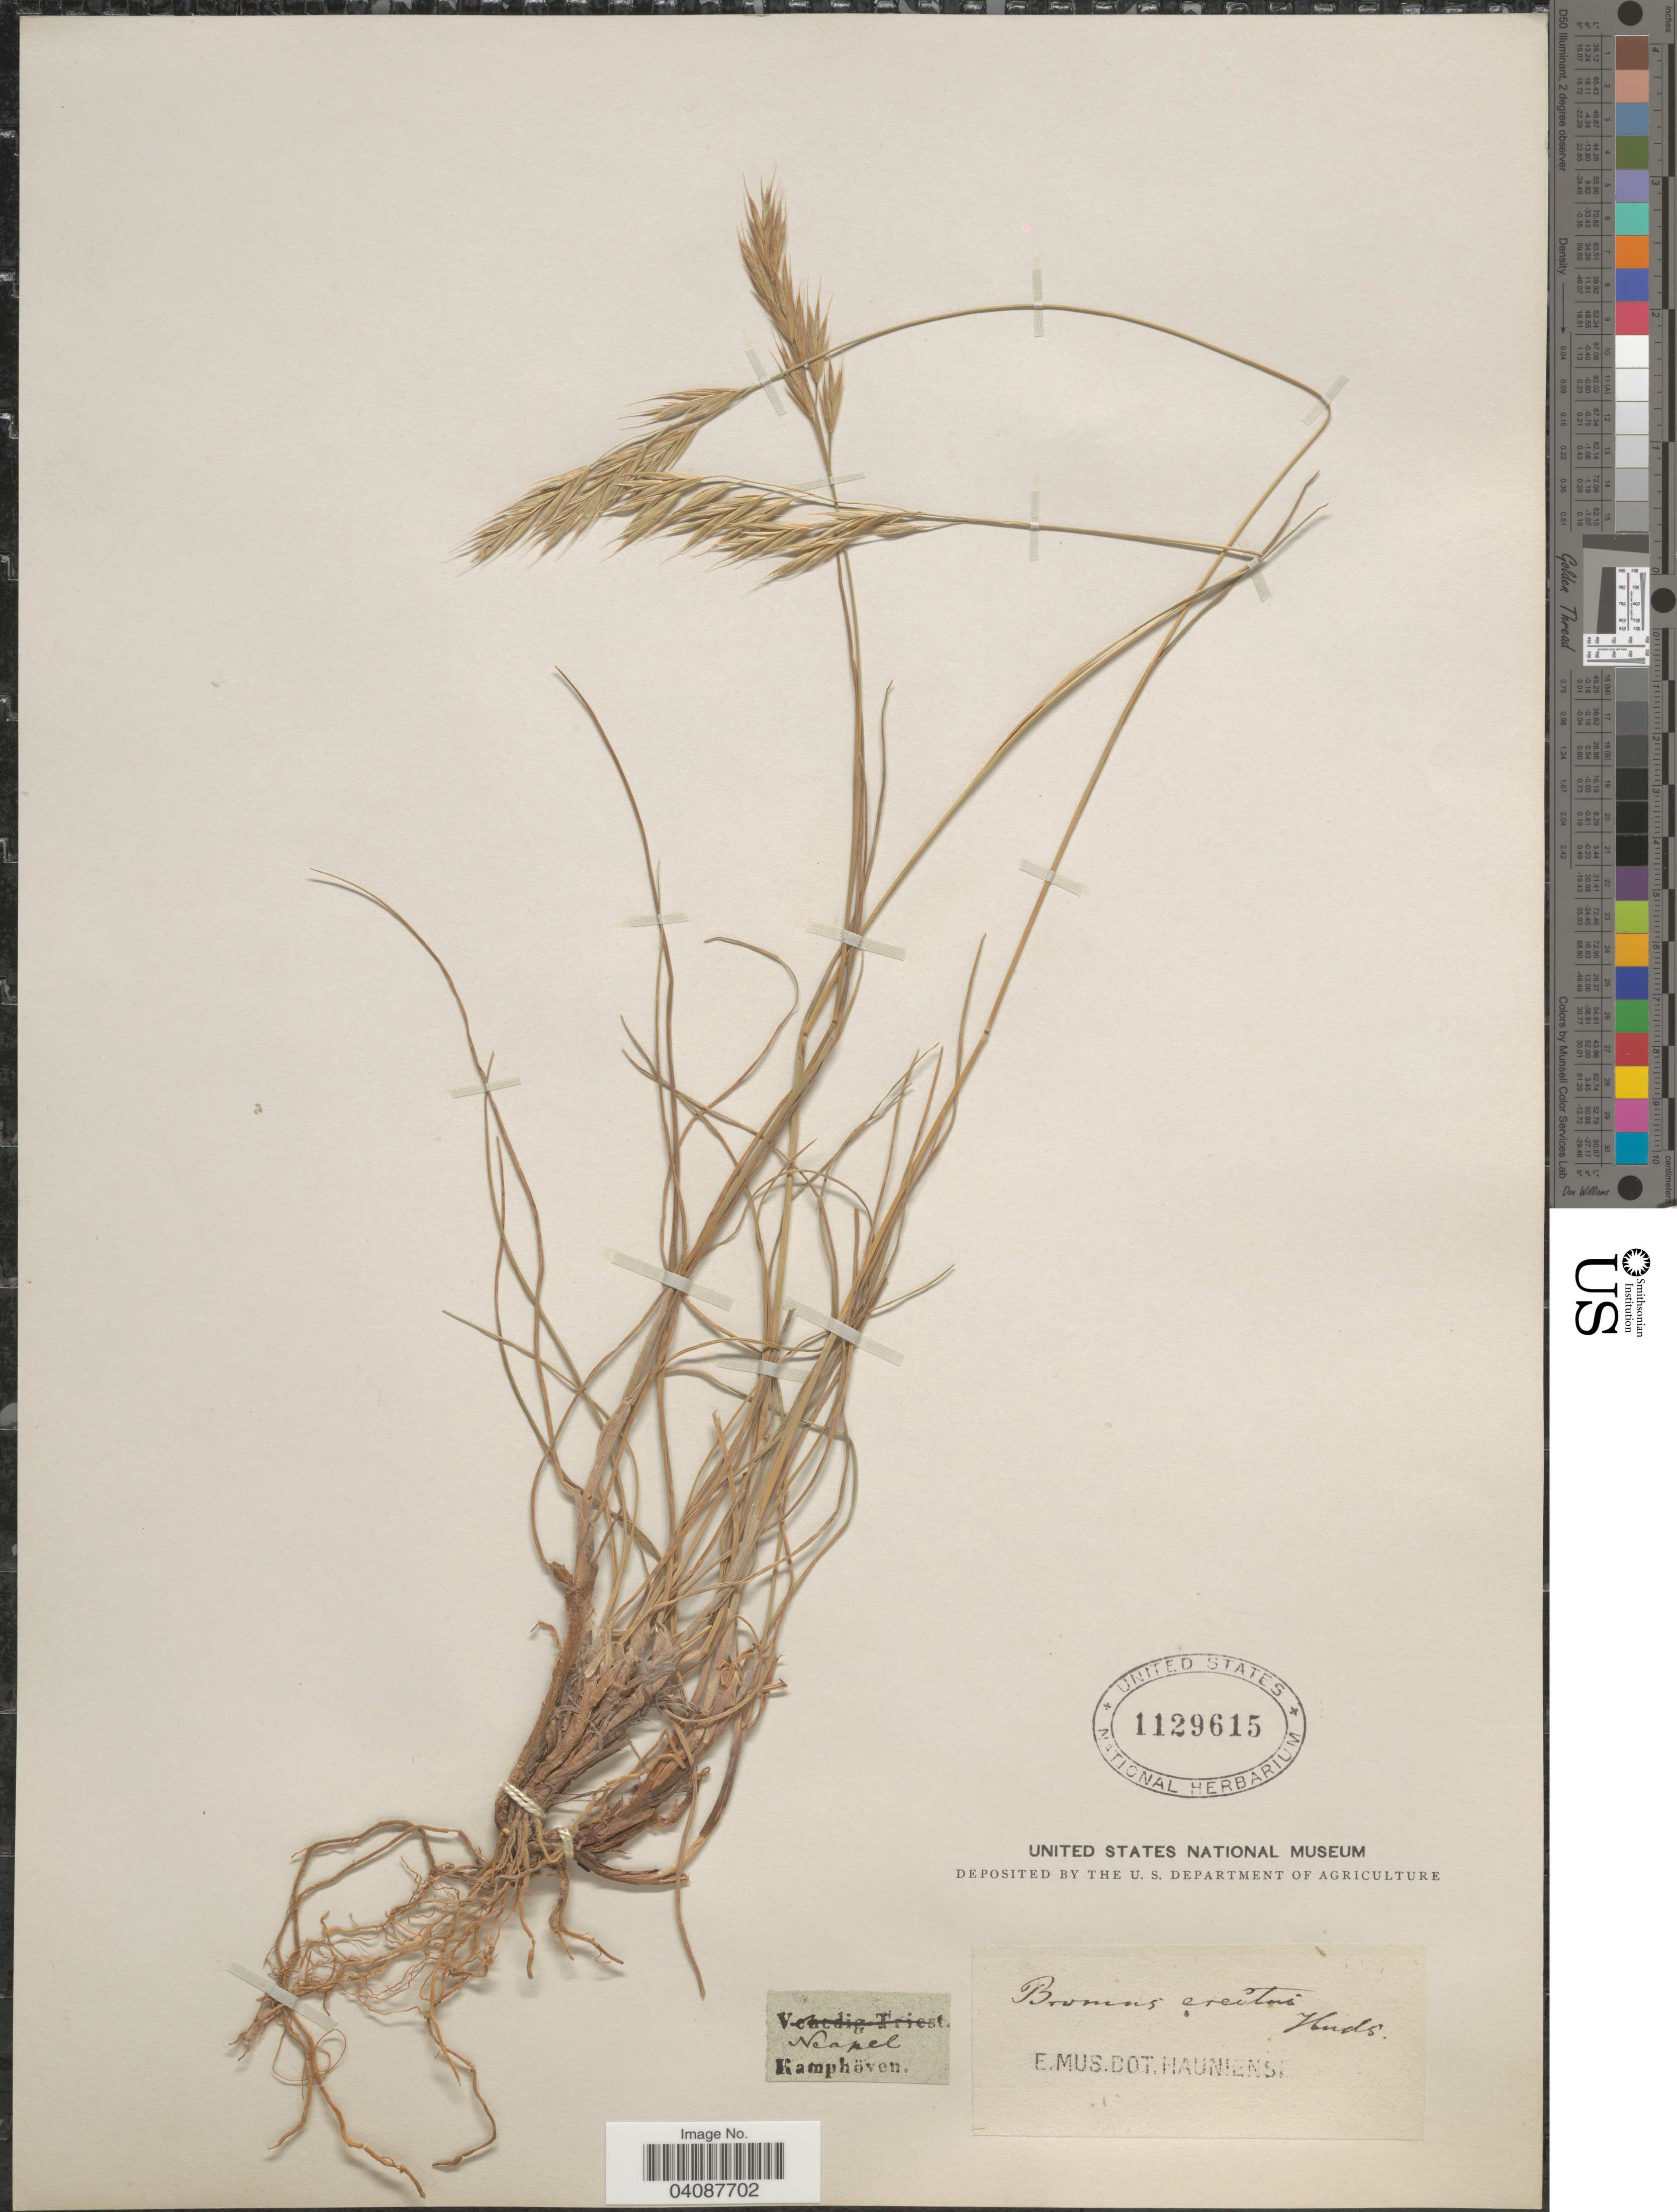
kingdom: Plantae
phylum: Tracheophyta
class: Liliopsida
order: Poales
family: Poaceae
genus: Bromus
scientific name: Bromus erectus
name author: Huds.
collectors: Kamphöven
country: Nepal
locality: Neapal.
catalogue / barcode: US 1129615